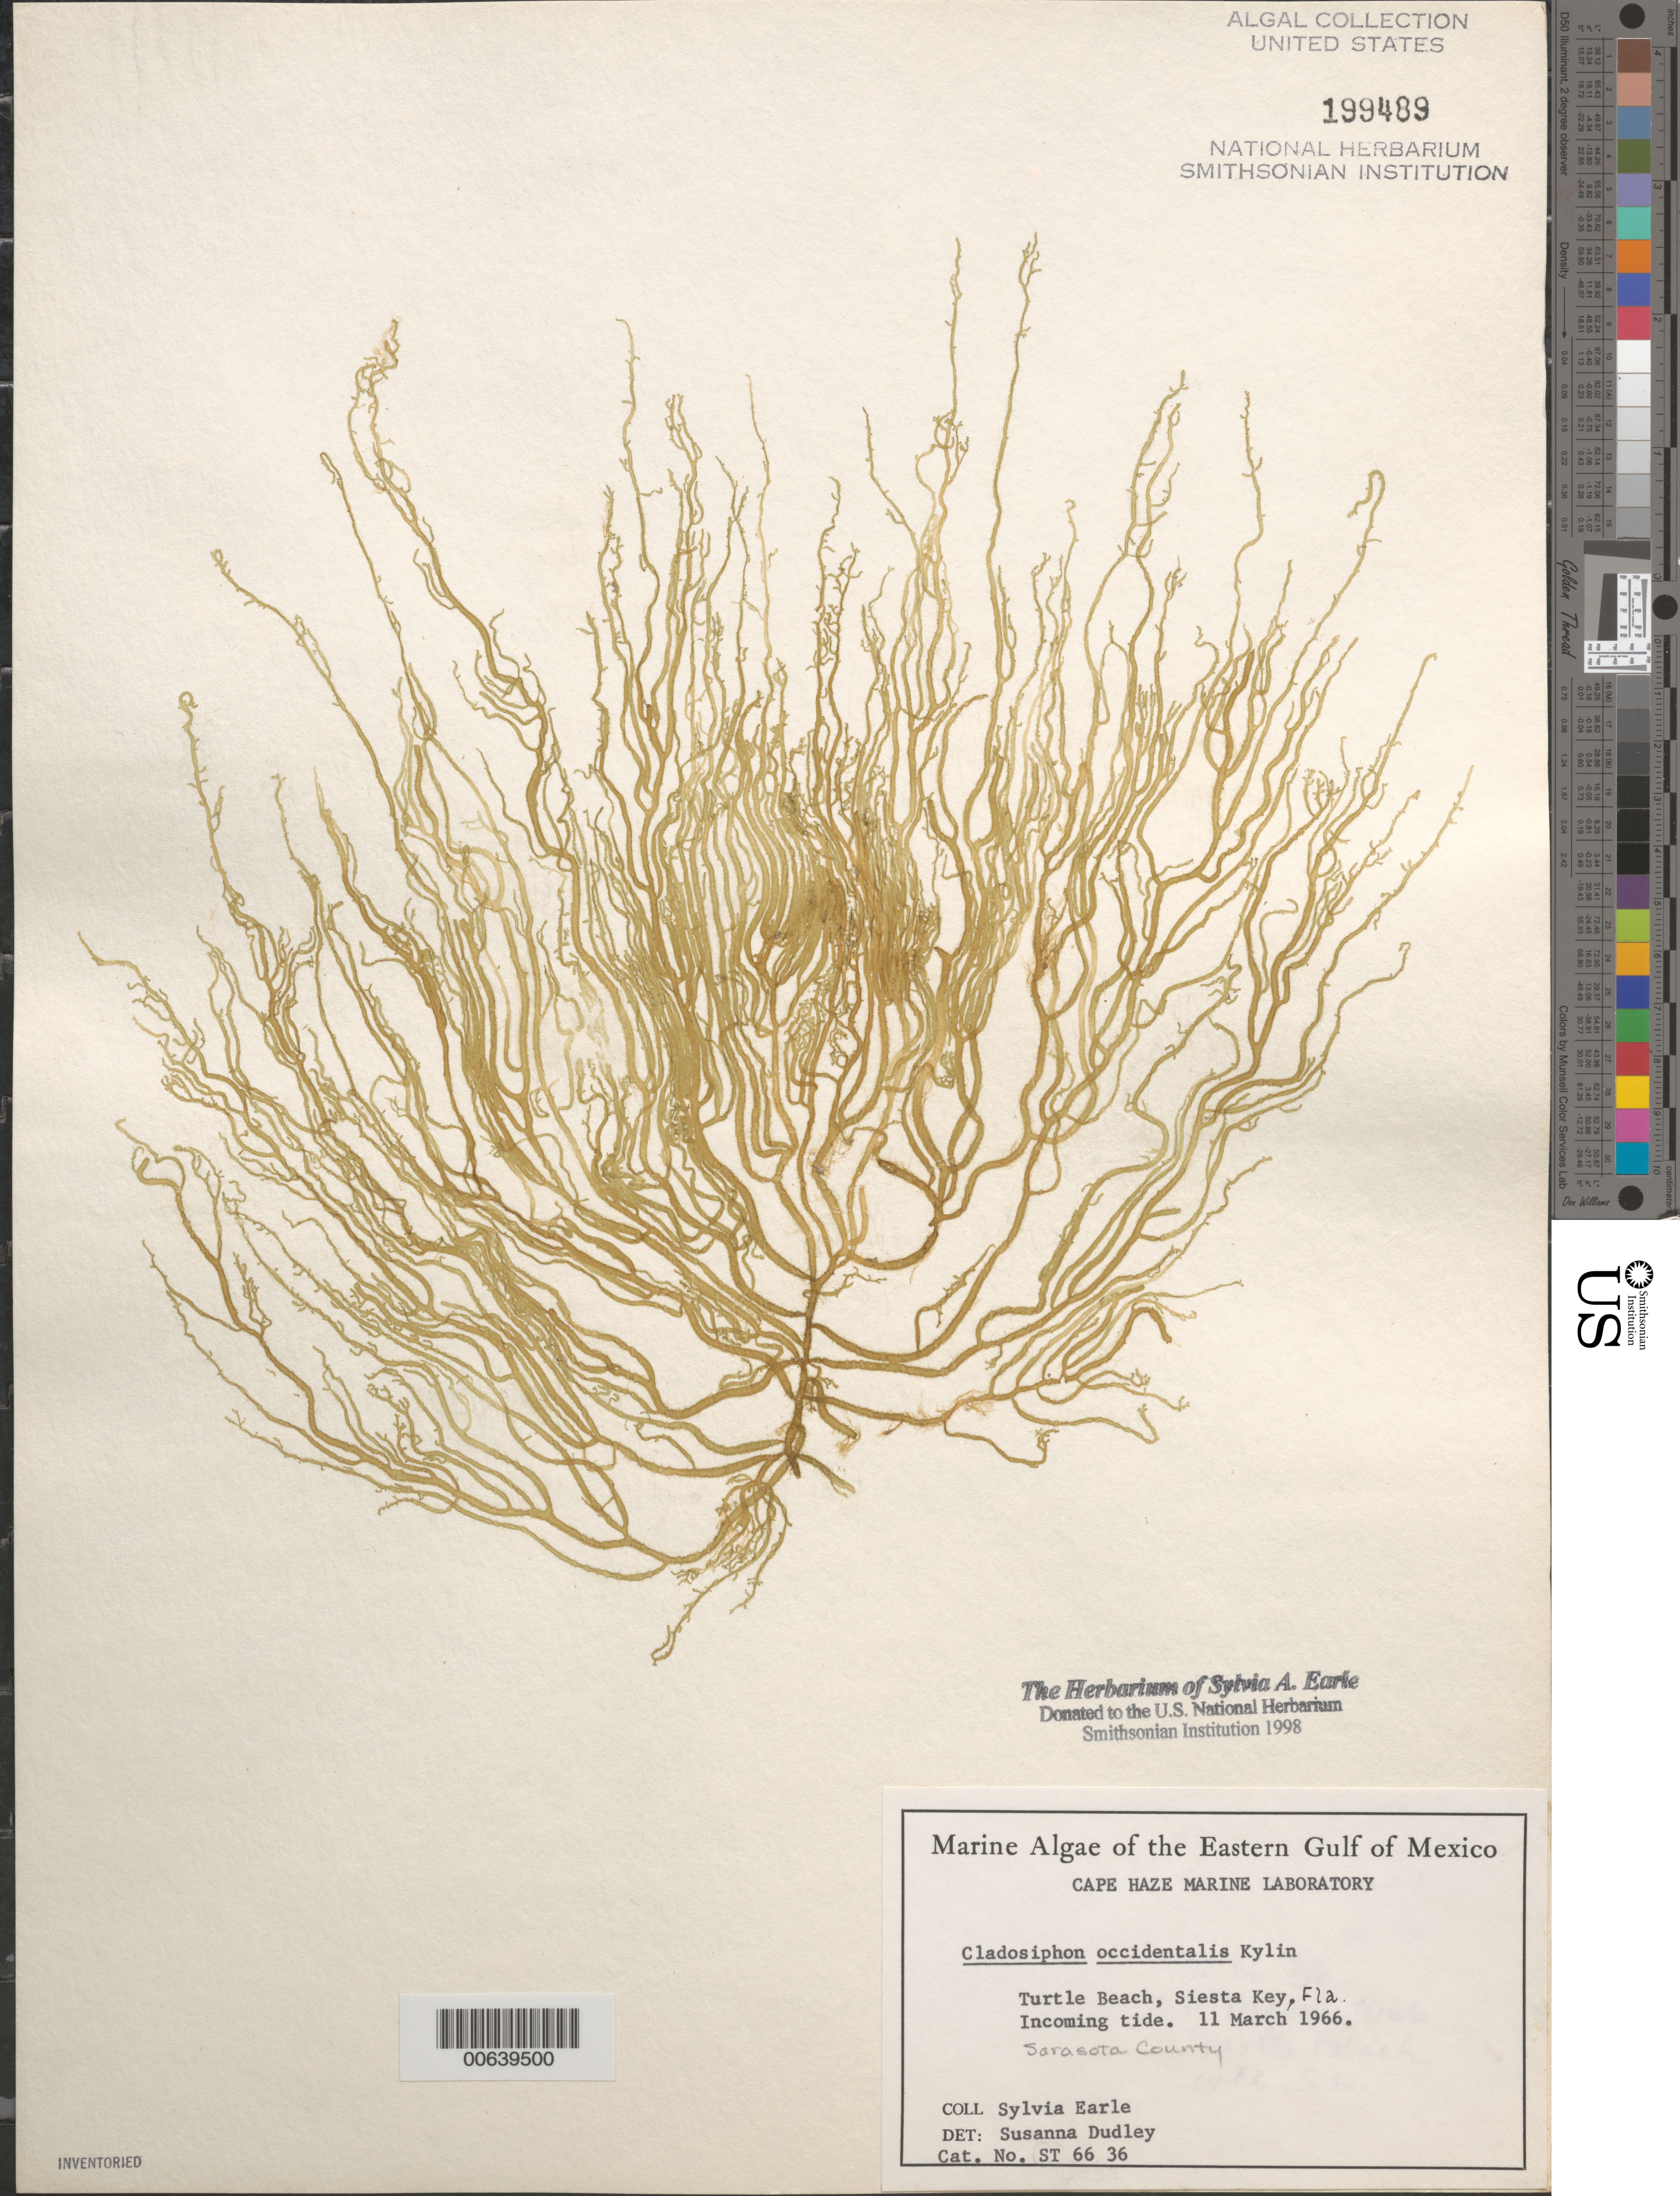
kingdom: Chromista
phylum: Ochrophyta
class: Phaeophyceae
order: Ectocarpales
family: Chordariaceae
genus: Cladosiphon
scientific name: Cladosiphon occidentalis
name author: Kylin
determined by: Dudley, S.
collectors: S. A. Earle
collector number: St 66 36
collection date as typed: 11 Mar 1966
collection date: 1966-03-11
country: United States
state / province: Florida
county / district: Sarasota County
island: Siesta Key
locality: Turtle Beach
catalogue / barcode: US 199489